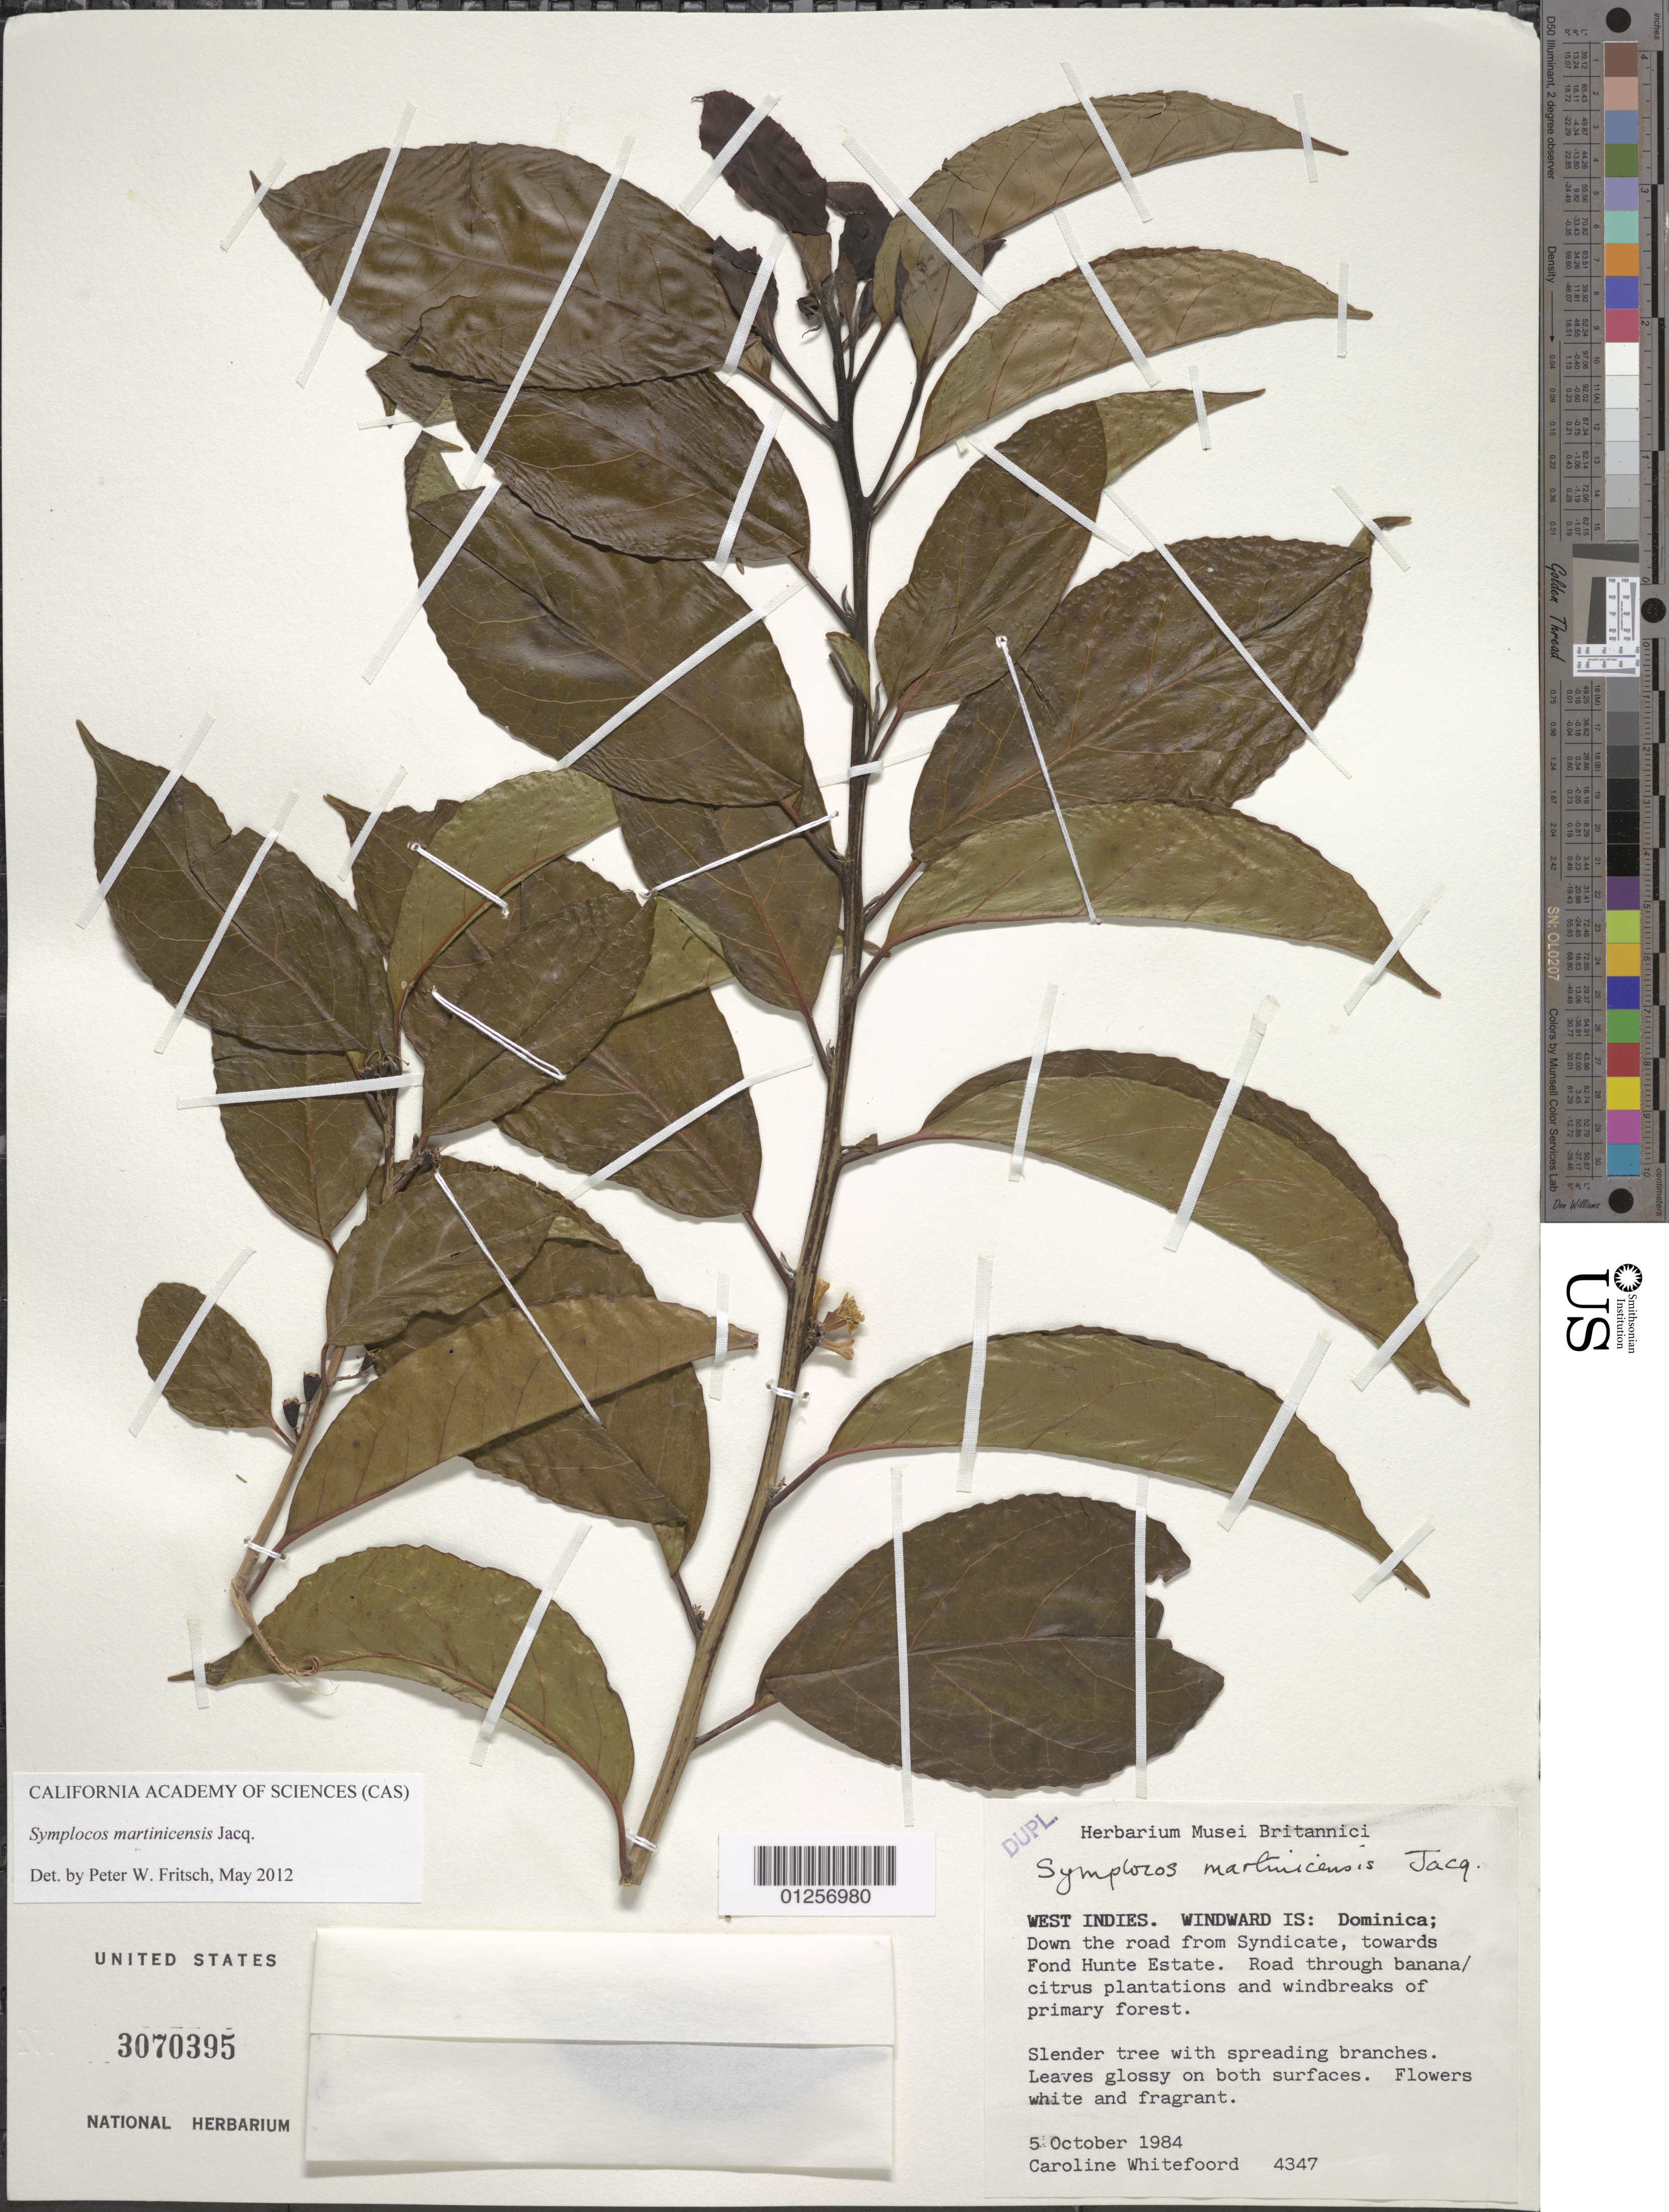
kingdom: Plantae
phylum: Tracheophyta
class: Magnoliopsida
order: Ericales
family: Symplocaceae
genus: Symplocos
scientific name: Symplocos martinicensis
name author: Jacq.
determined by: Fritsch, Peter W.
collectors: C. Whitefoord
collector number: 4347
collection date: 1984-10-05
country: Dominica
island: Dominica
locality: Syndicate. Down the road from Syndicate, towards Fond Hunte Estate.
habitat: Road through banana/citrus plantations and windbreaks of primary forest.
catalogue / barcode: US 3070395